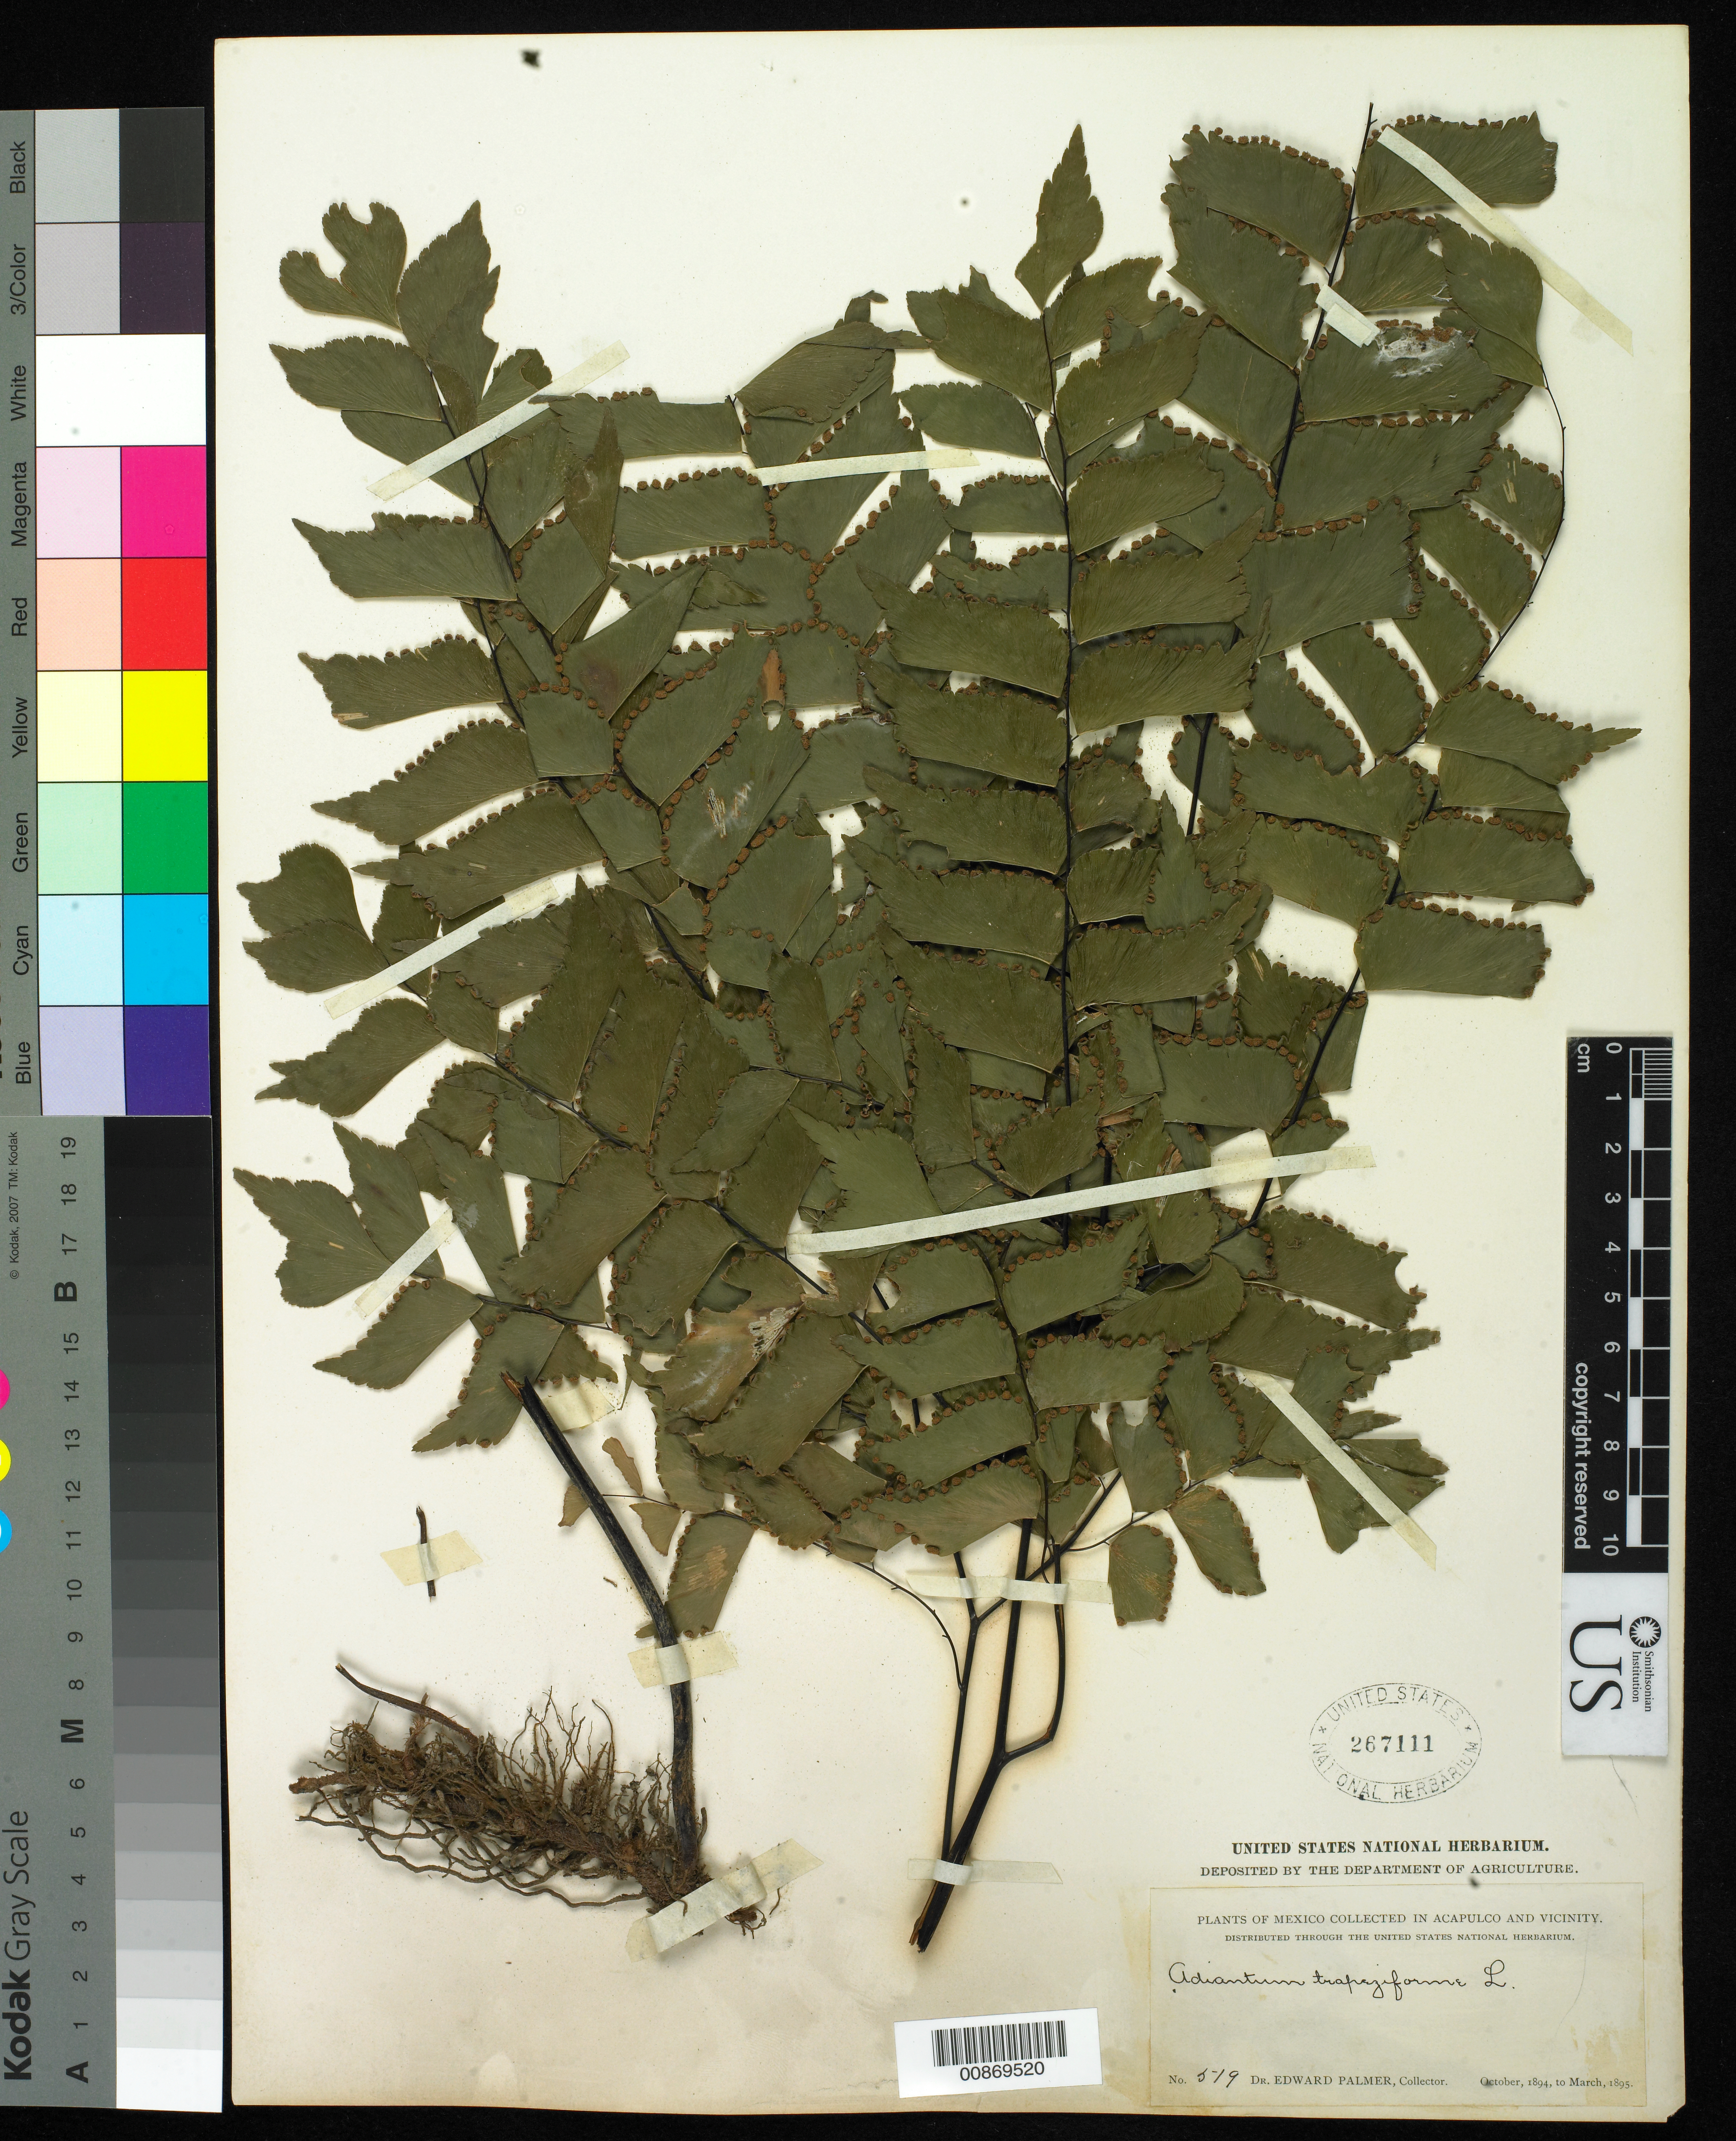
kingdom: Plantae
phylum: Tracheophyta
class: Polypodiopsida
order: Polypodiales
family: Pteridaceae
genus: Adiantum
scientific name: Adiantum trapeziforme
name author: L.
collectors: E. Palmer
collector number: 519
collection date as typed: Oct 1894 to -- Mar 1895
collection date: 1894-10/1895-03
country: Mexico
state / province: Guerrero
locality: Acapulco, Guerrero and vicinity.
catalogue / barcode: US 267111